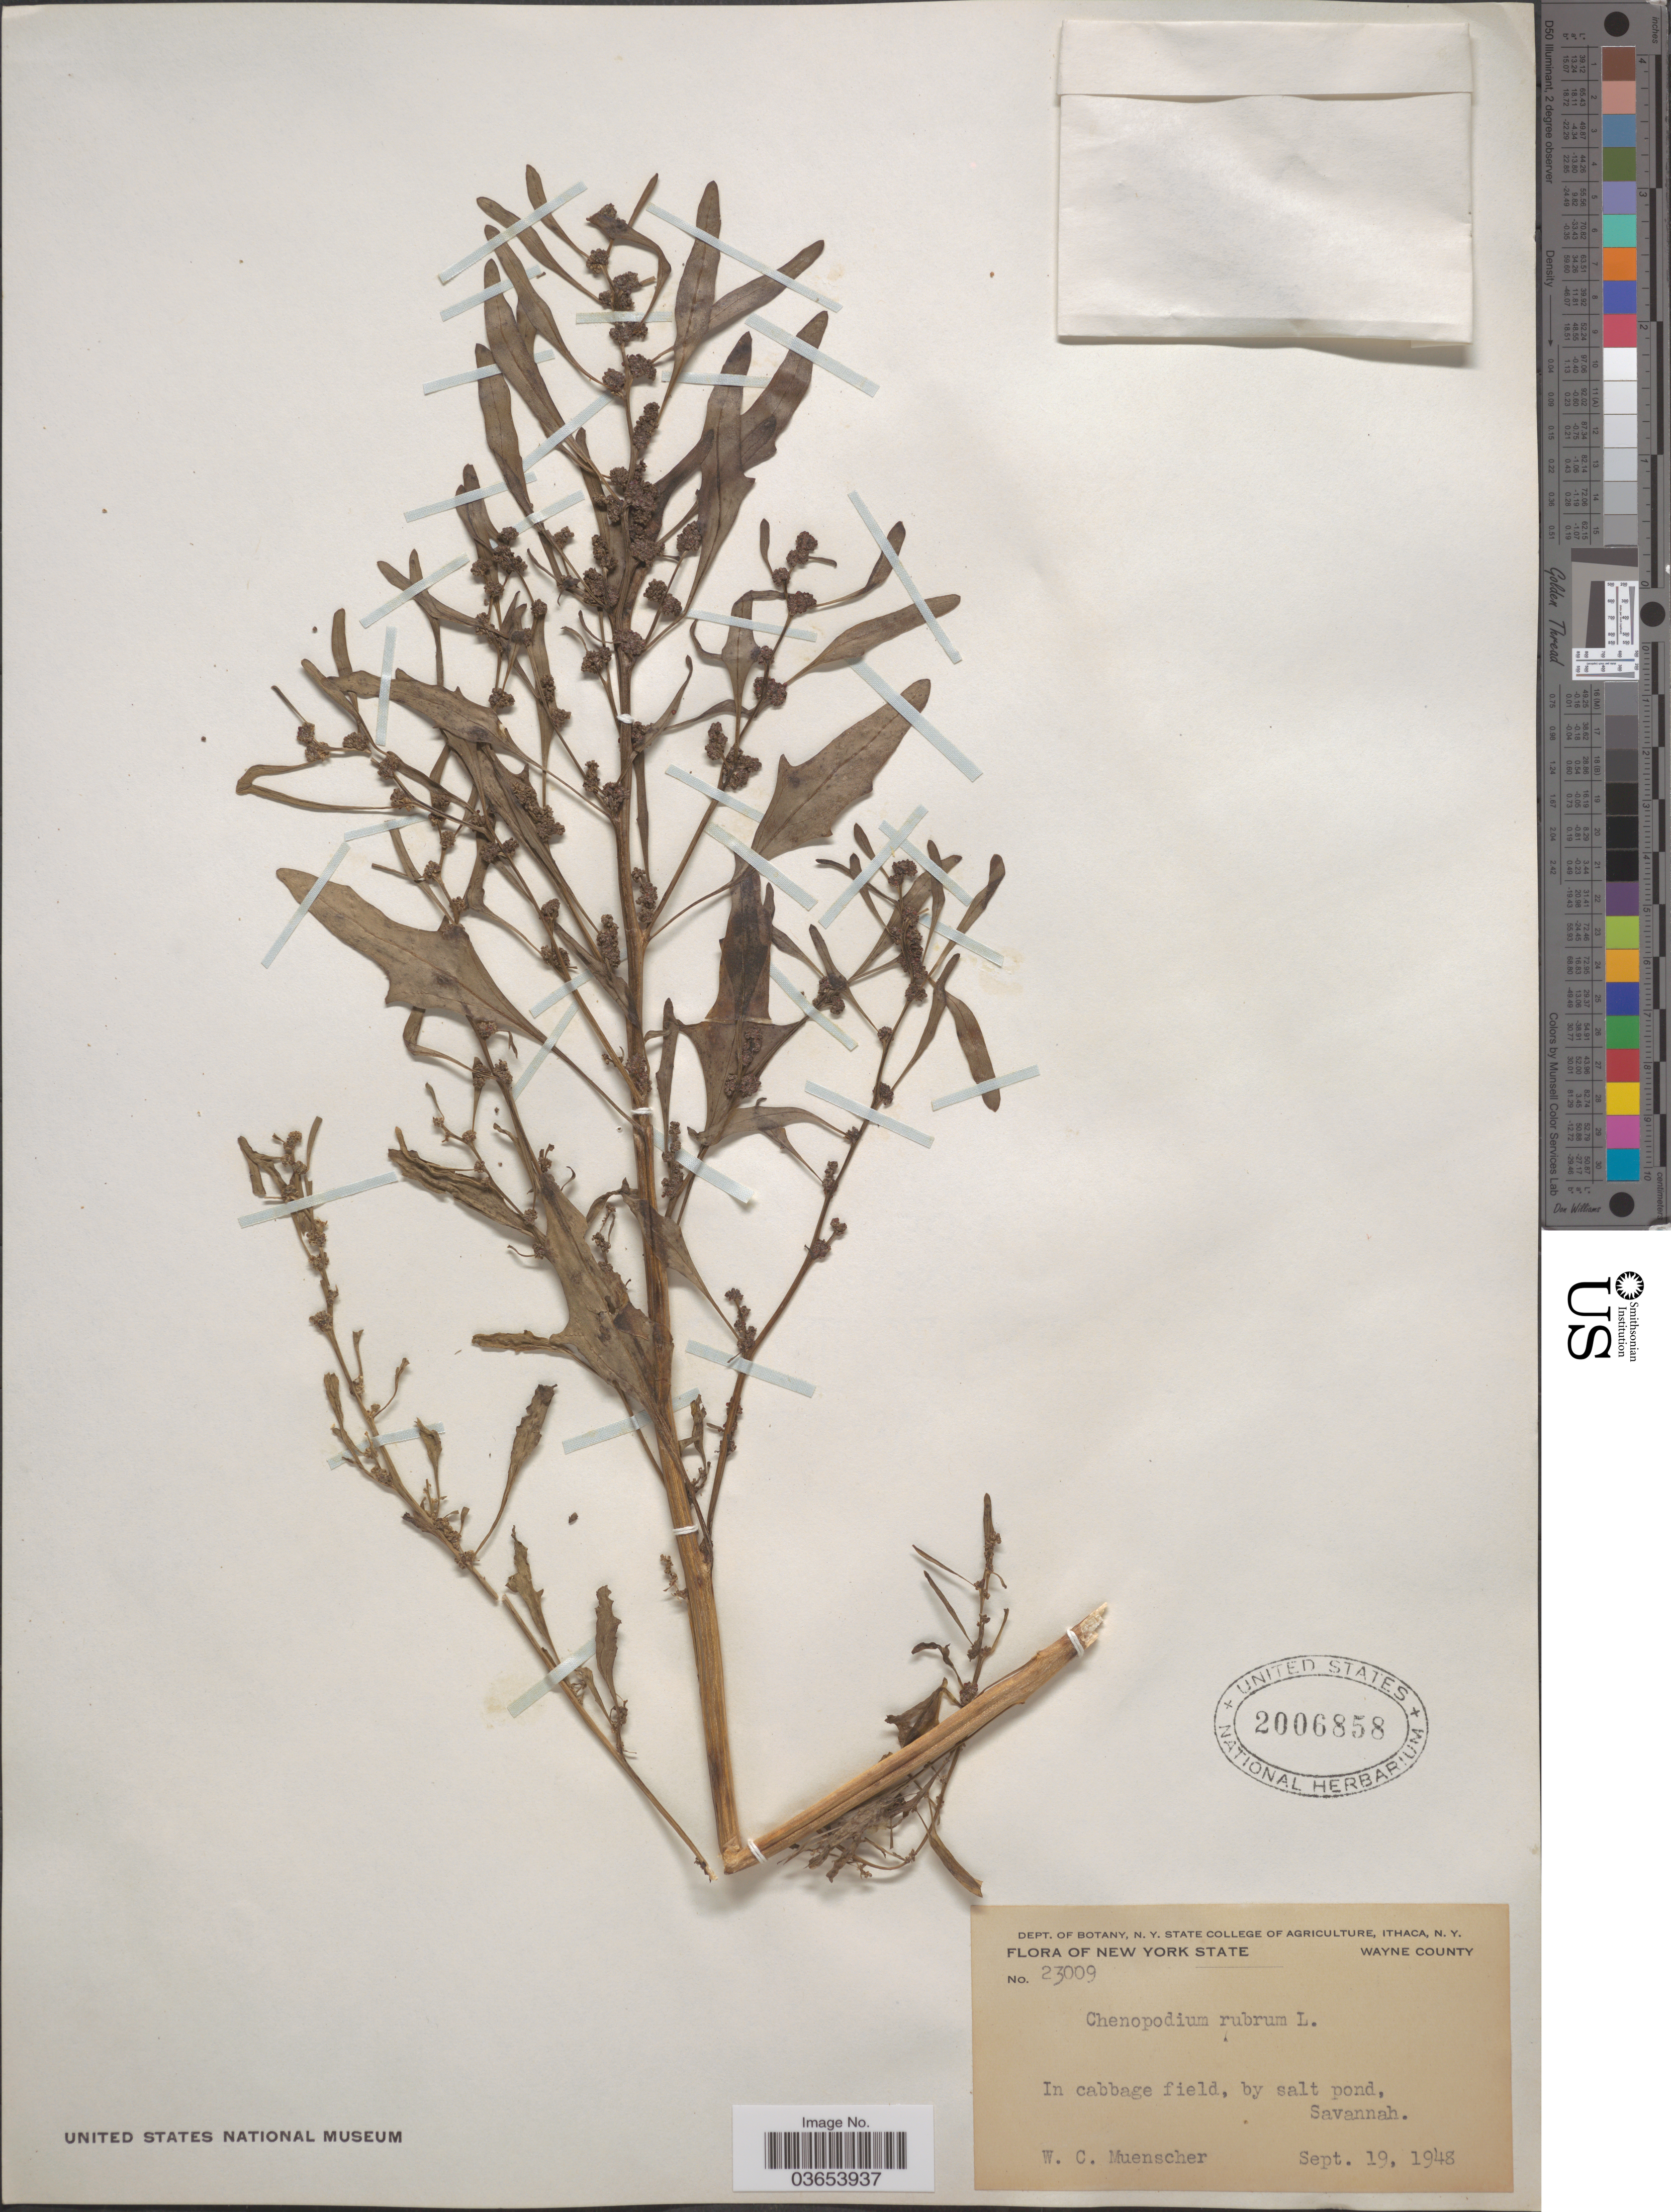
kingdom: Plantae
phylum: Tracheophyta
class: Magnoliopsida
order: Caryophyllales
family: Amaranthaceae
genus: Chenopodium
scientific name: Chenopodium rubrum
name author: L.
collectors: W. Muenscher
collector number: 23009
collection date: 1948-09-19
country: United States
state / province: New York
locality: Wayne County. In cabbage field, by salt pond, Savannah.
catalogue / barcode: US 2006858